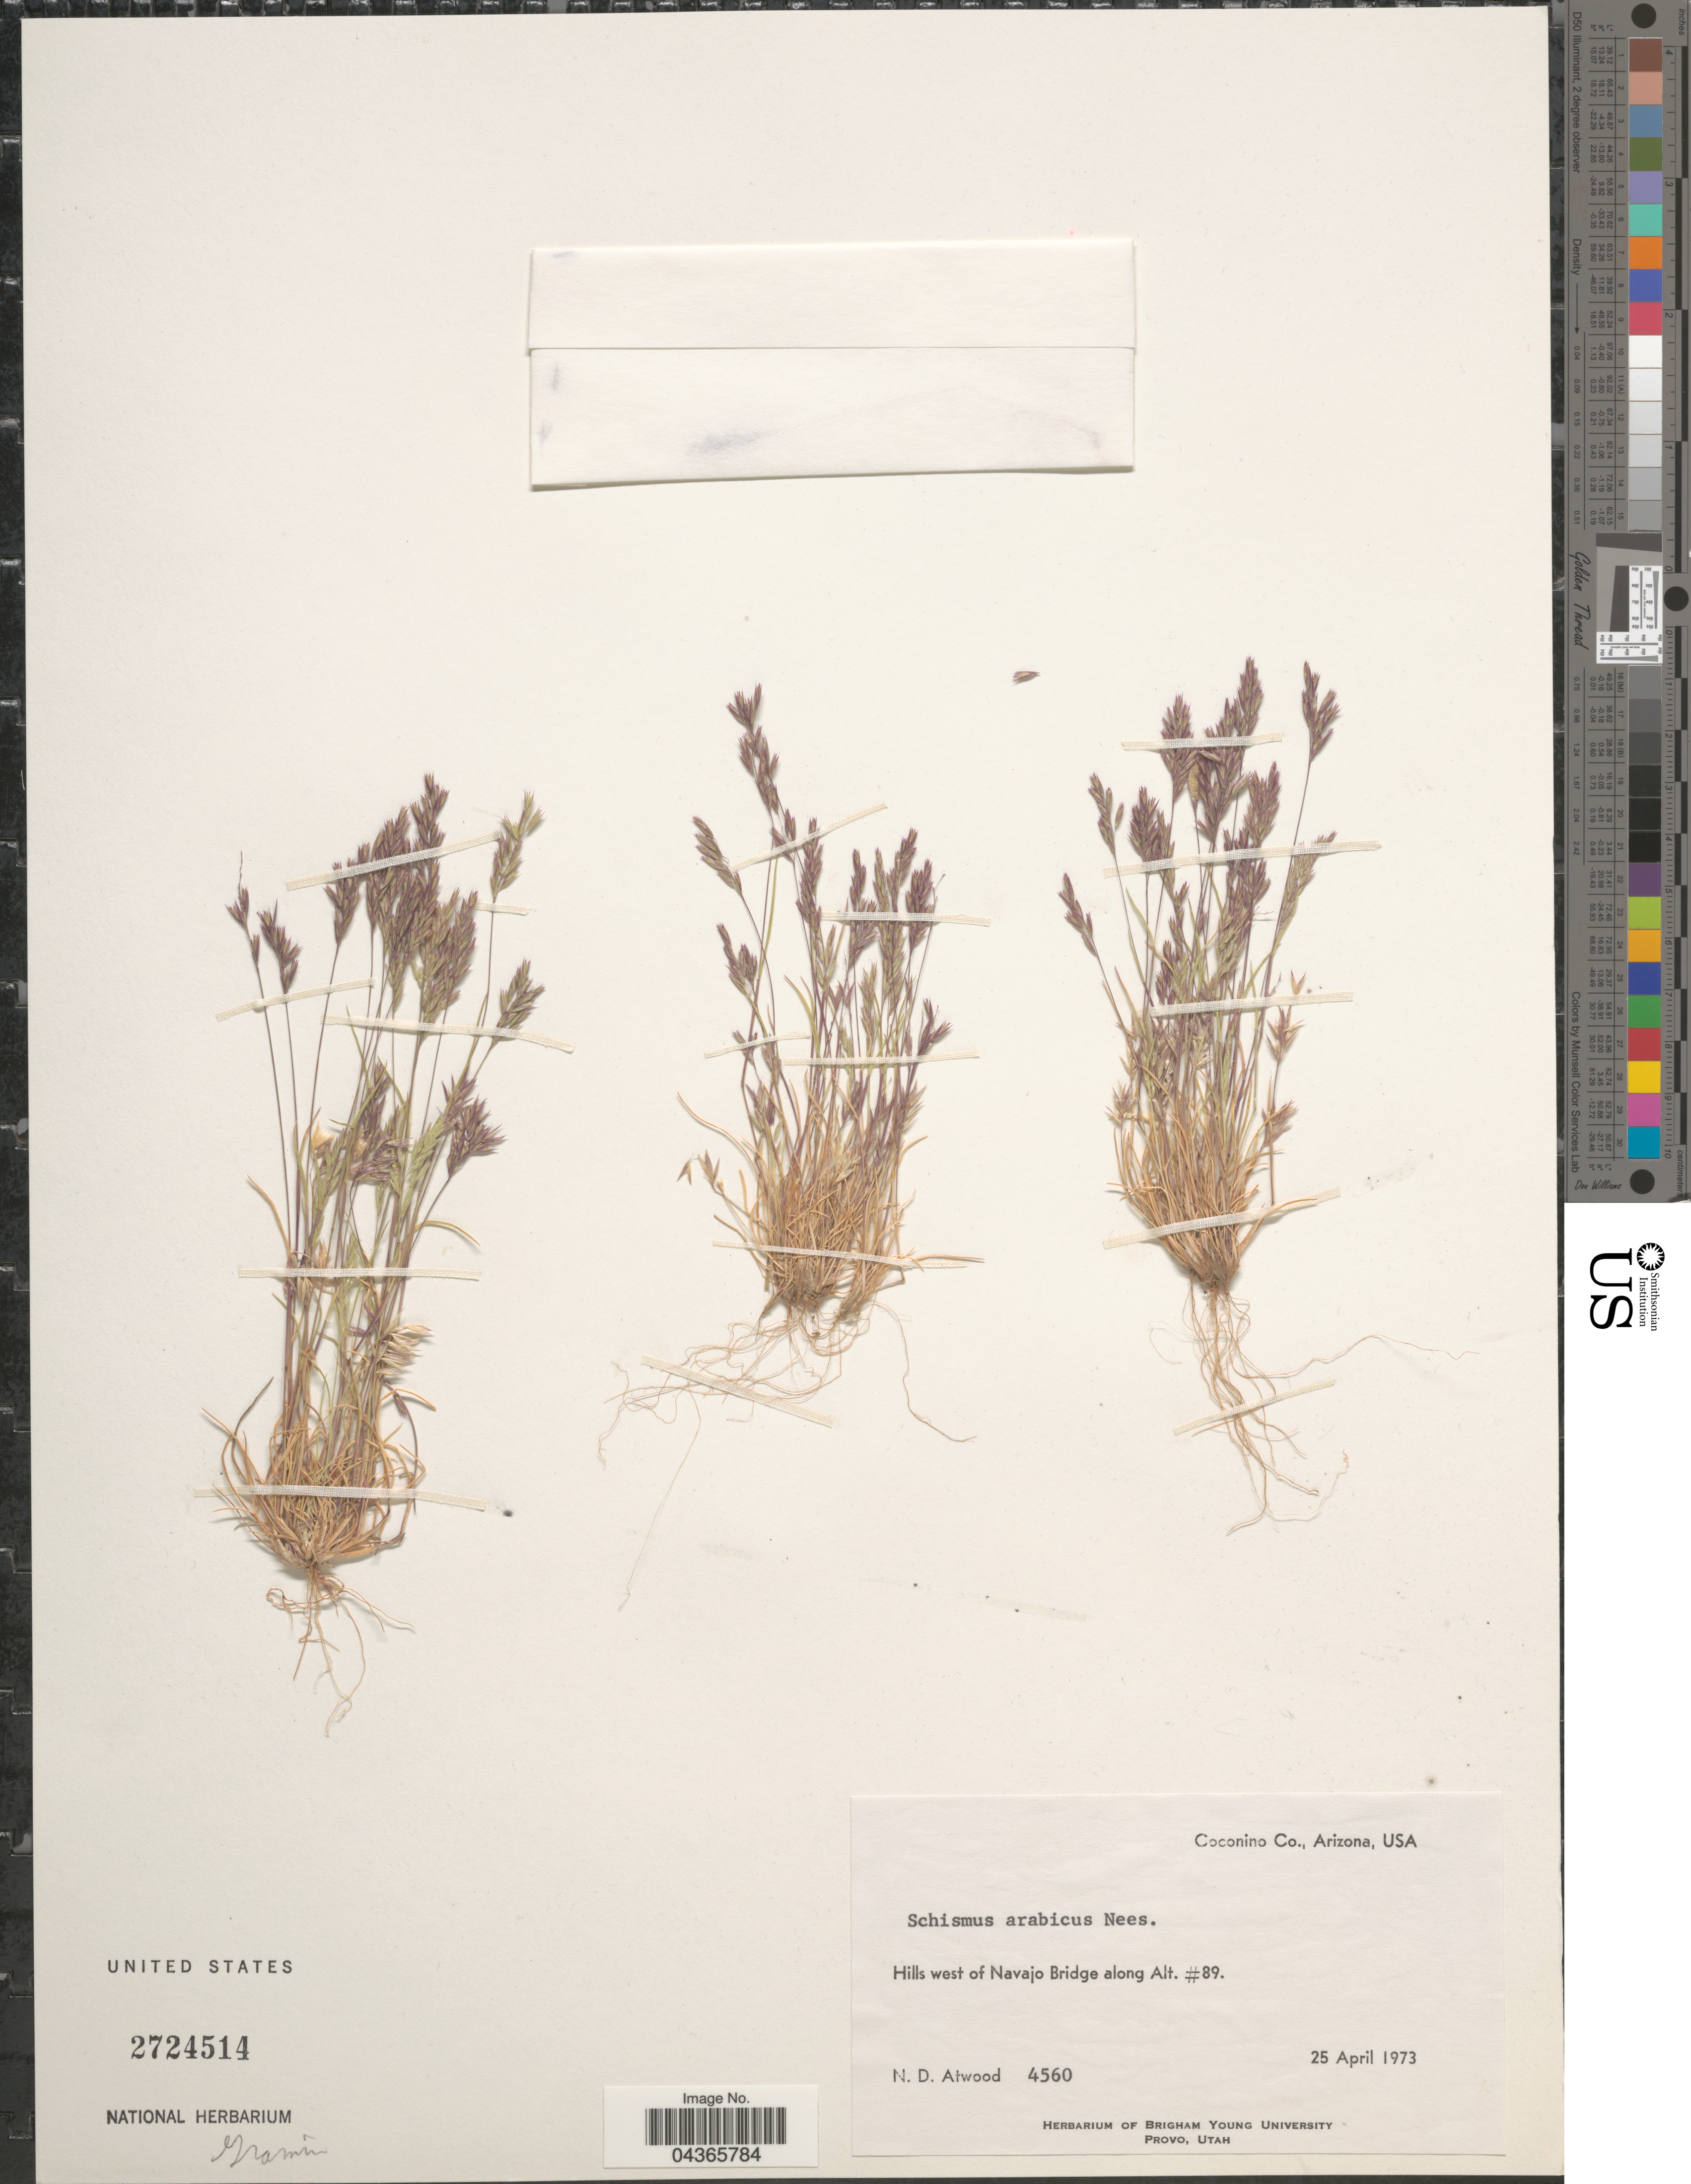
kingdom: Plantae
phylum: Tracheophyta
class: Liliopsida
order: Poales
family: Poaceae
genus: Schismus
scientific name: Schismus arabicus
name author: Nees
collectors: N. Atwood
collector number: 4560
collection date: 1973-04-25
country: United States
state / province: Arizona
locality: Coconino Co. Hills west of Navajo Bridge along Alt. #89.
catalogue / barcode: US 2724514